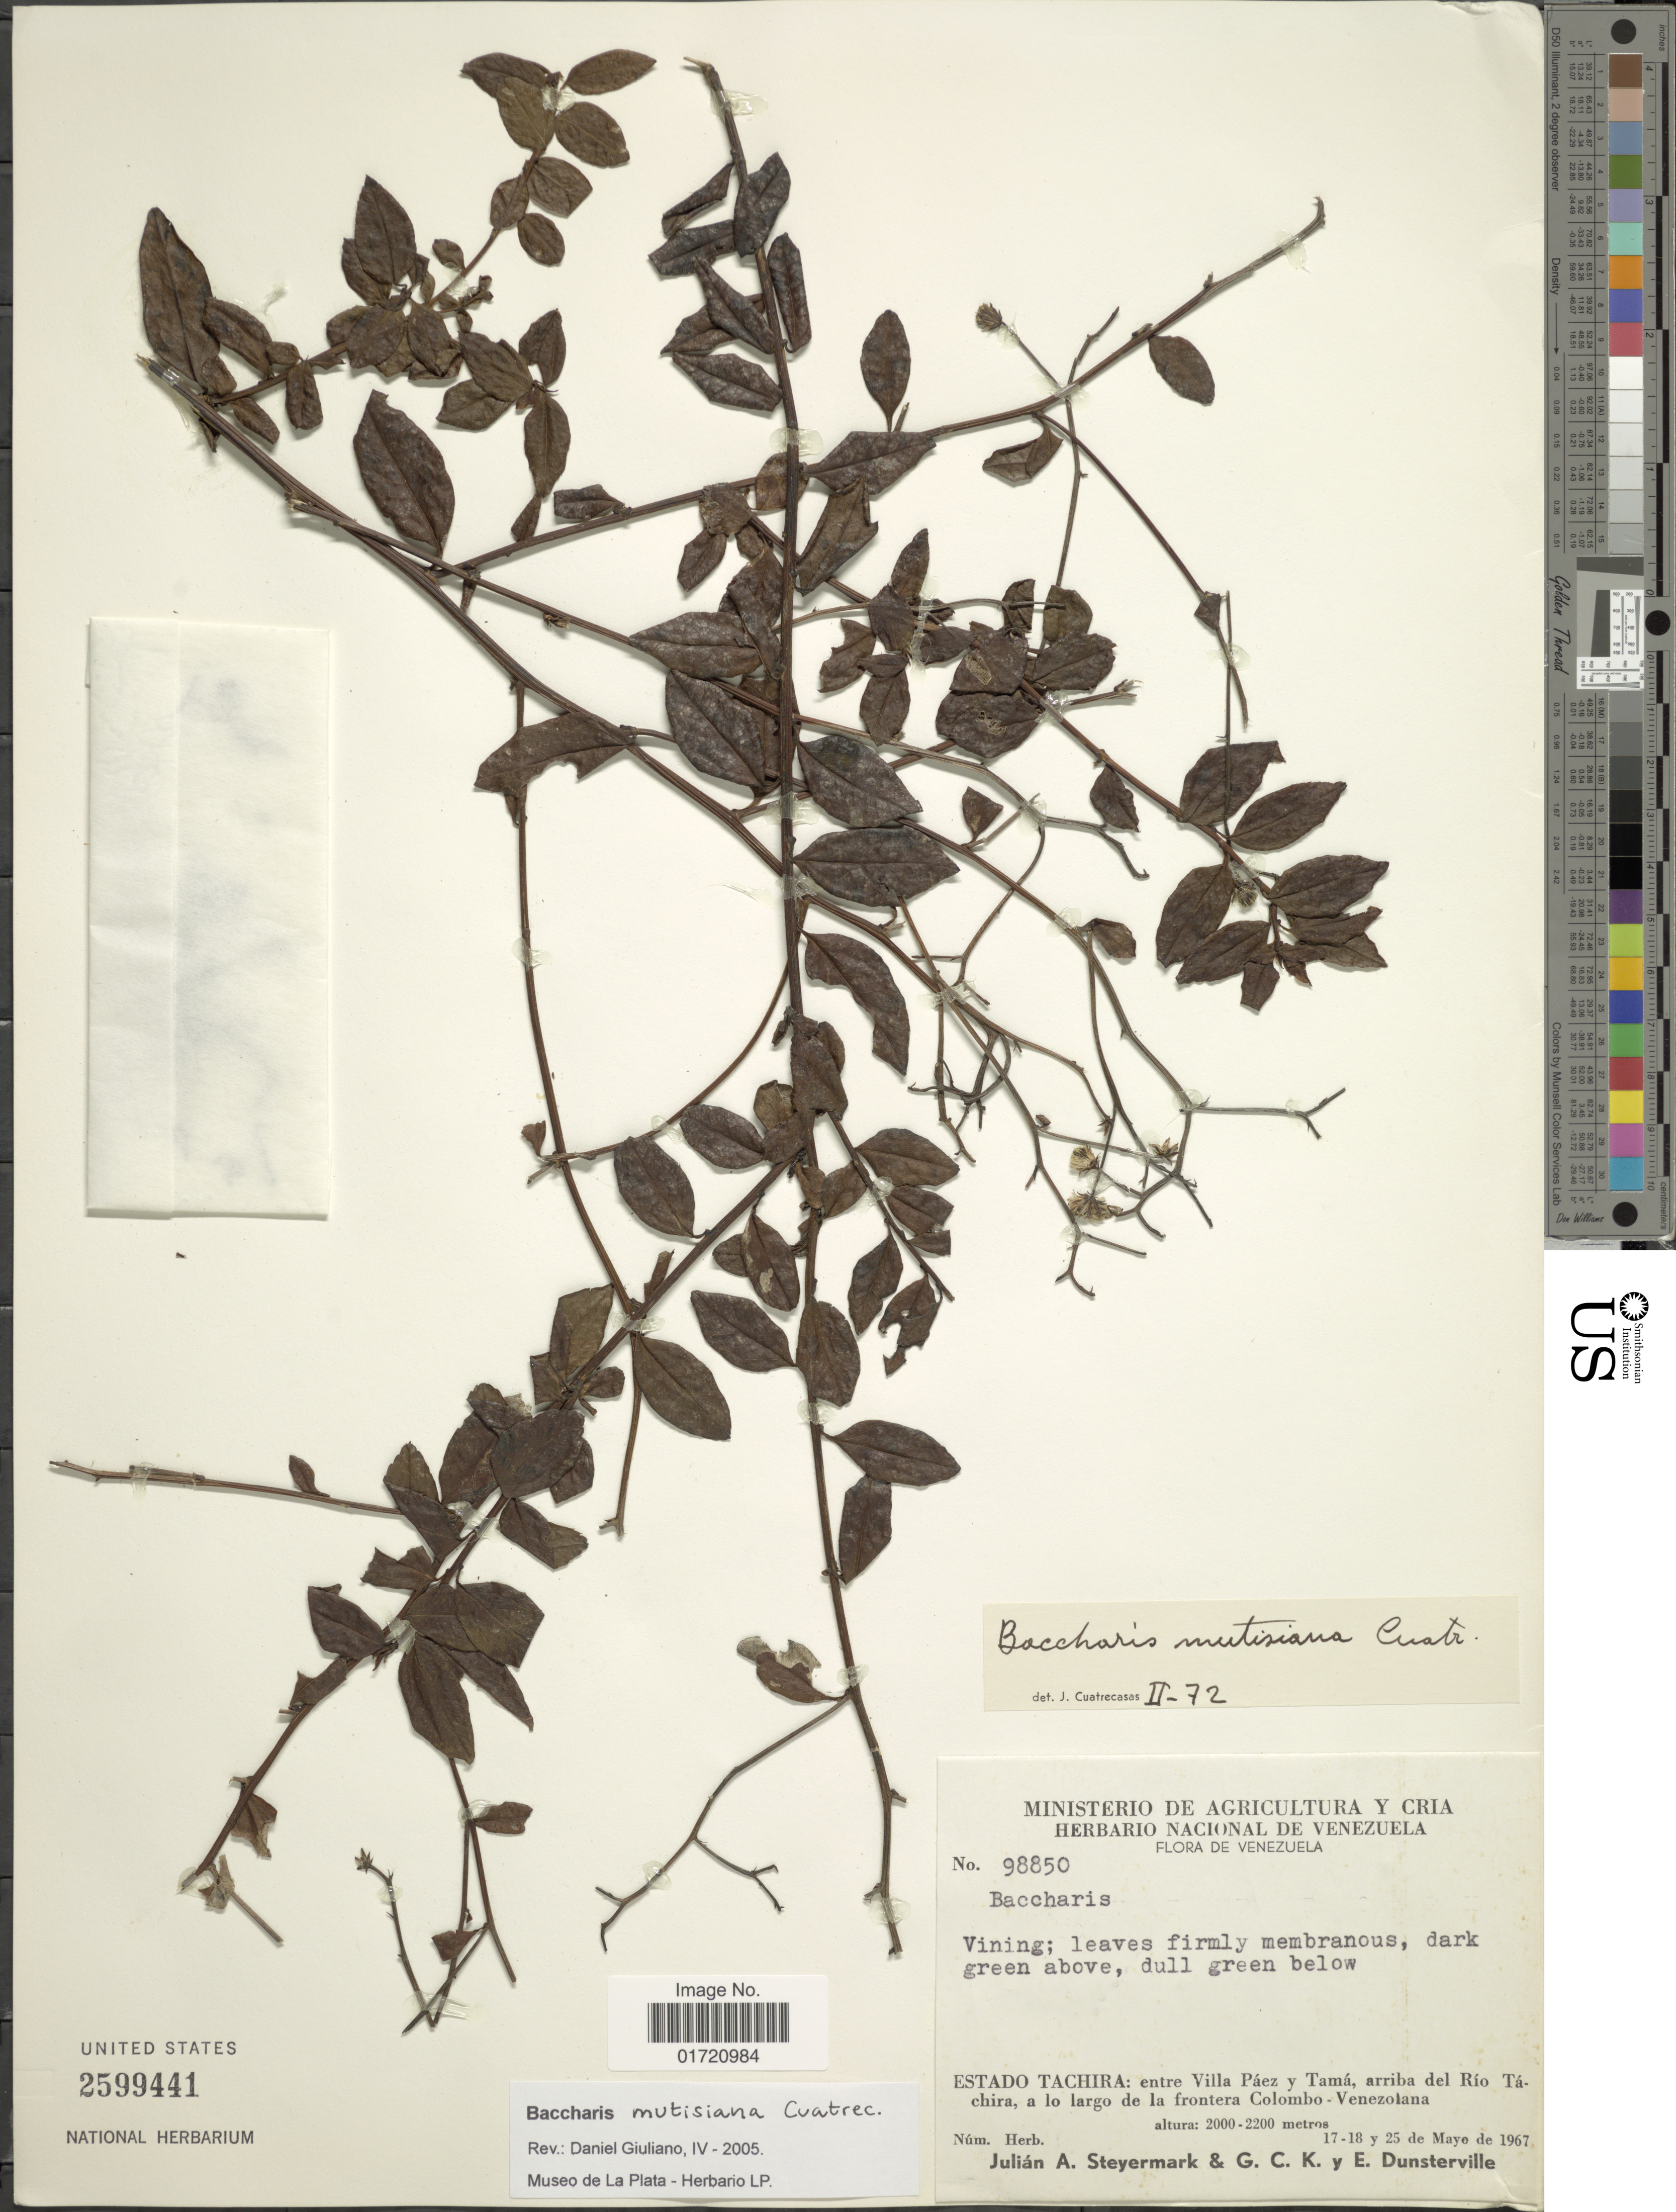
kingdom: Plantae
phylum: Tracheophyta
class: Magnoliopsida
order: Asterales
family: Asteraceae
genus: Baccharis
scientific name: Baccharis mutisiana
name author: Cuatrec.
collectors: J. Steyermark, G. C. K. Dunsterville & E. Dunsterville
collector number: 98850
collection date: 1967-05-17/1967-05-25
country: Venezuela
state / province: Tachira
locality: Entre Villa Paez y Tama, arriba del Rio Tachira, a lo largo de la frontera Colombo-Venezolana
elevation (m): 2000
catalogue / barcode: US 2599441